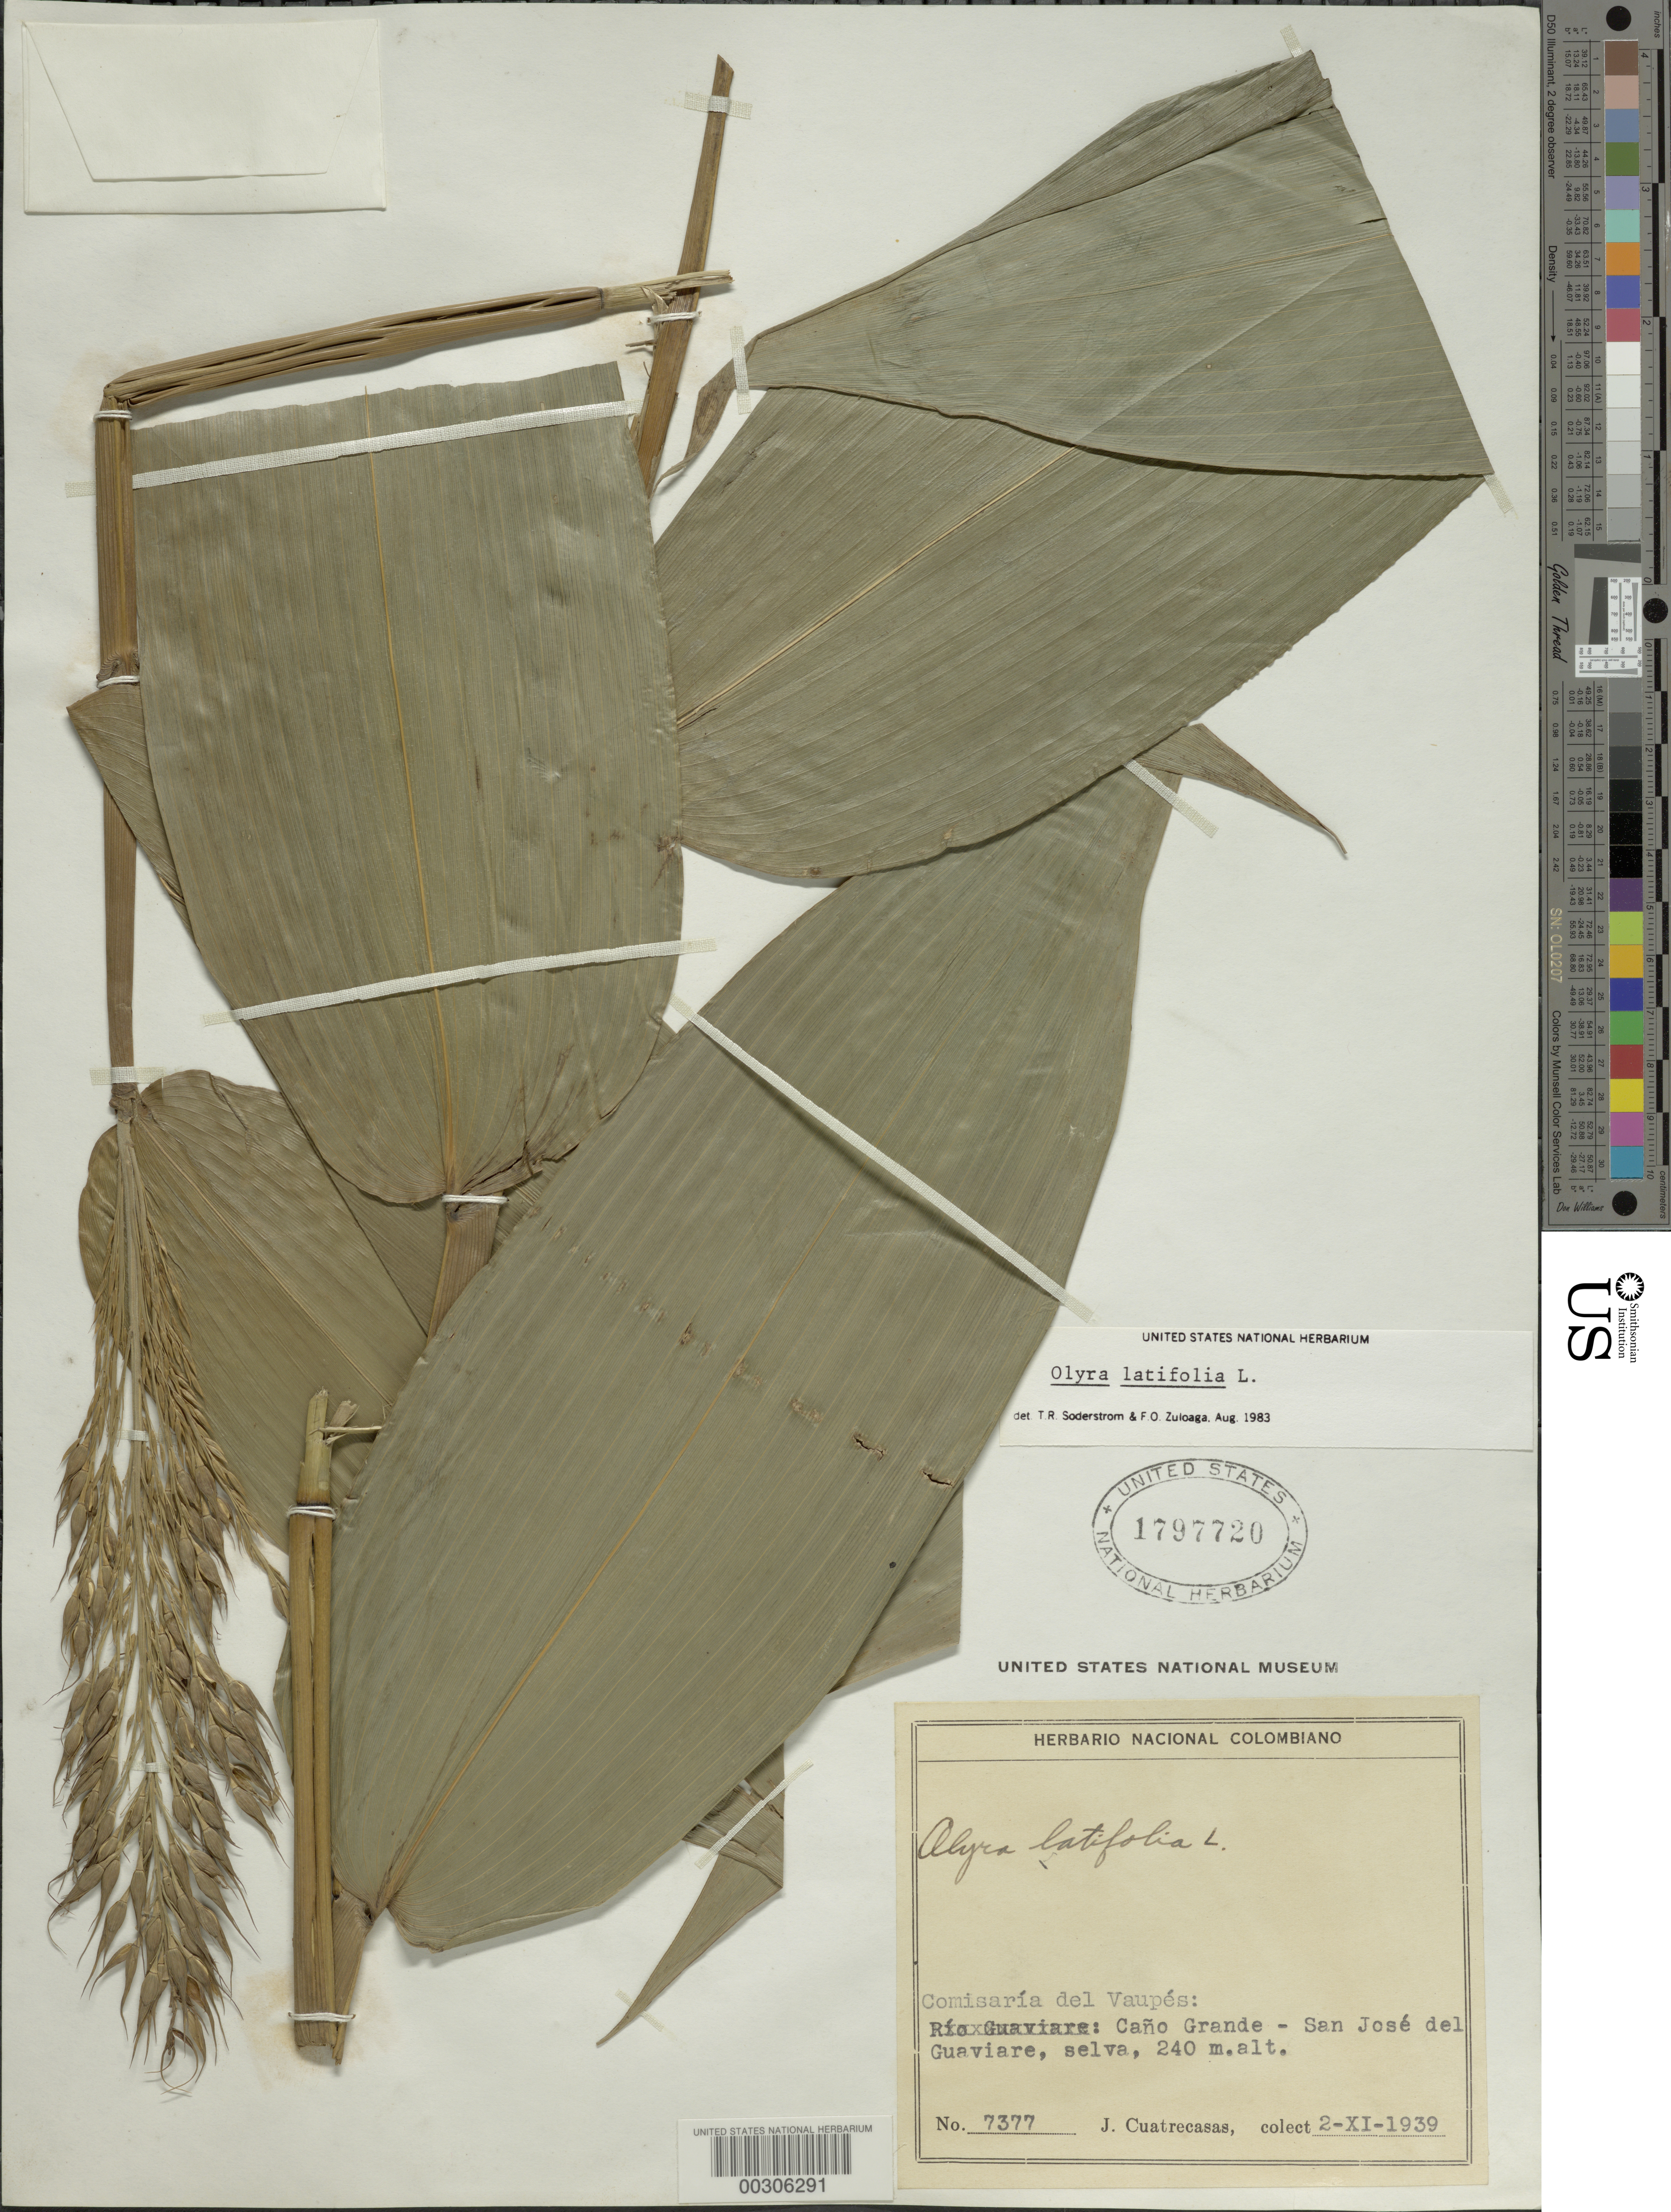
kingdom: Plantae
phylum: Tracheophyta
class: Liliopsida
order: Poales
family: Poaceae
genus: Olyra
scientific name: Olyra latifolia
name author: L.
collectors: J. Cuatrecasas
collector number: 7377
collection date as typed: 02 Nov 1939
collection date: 1939-11-02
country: Colombia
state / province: Vaupés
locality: Caño Grande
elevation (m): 240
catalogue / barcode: US 1797720